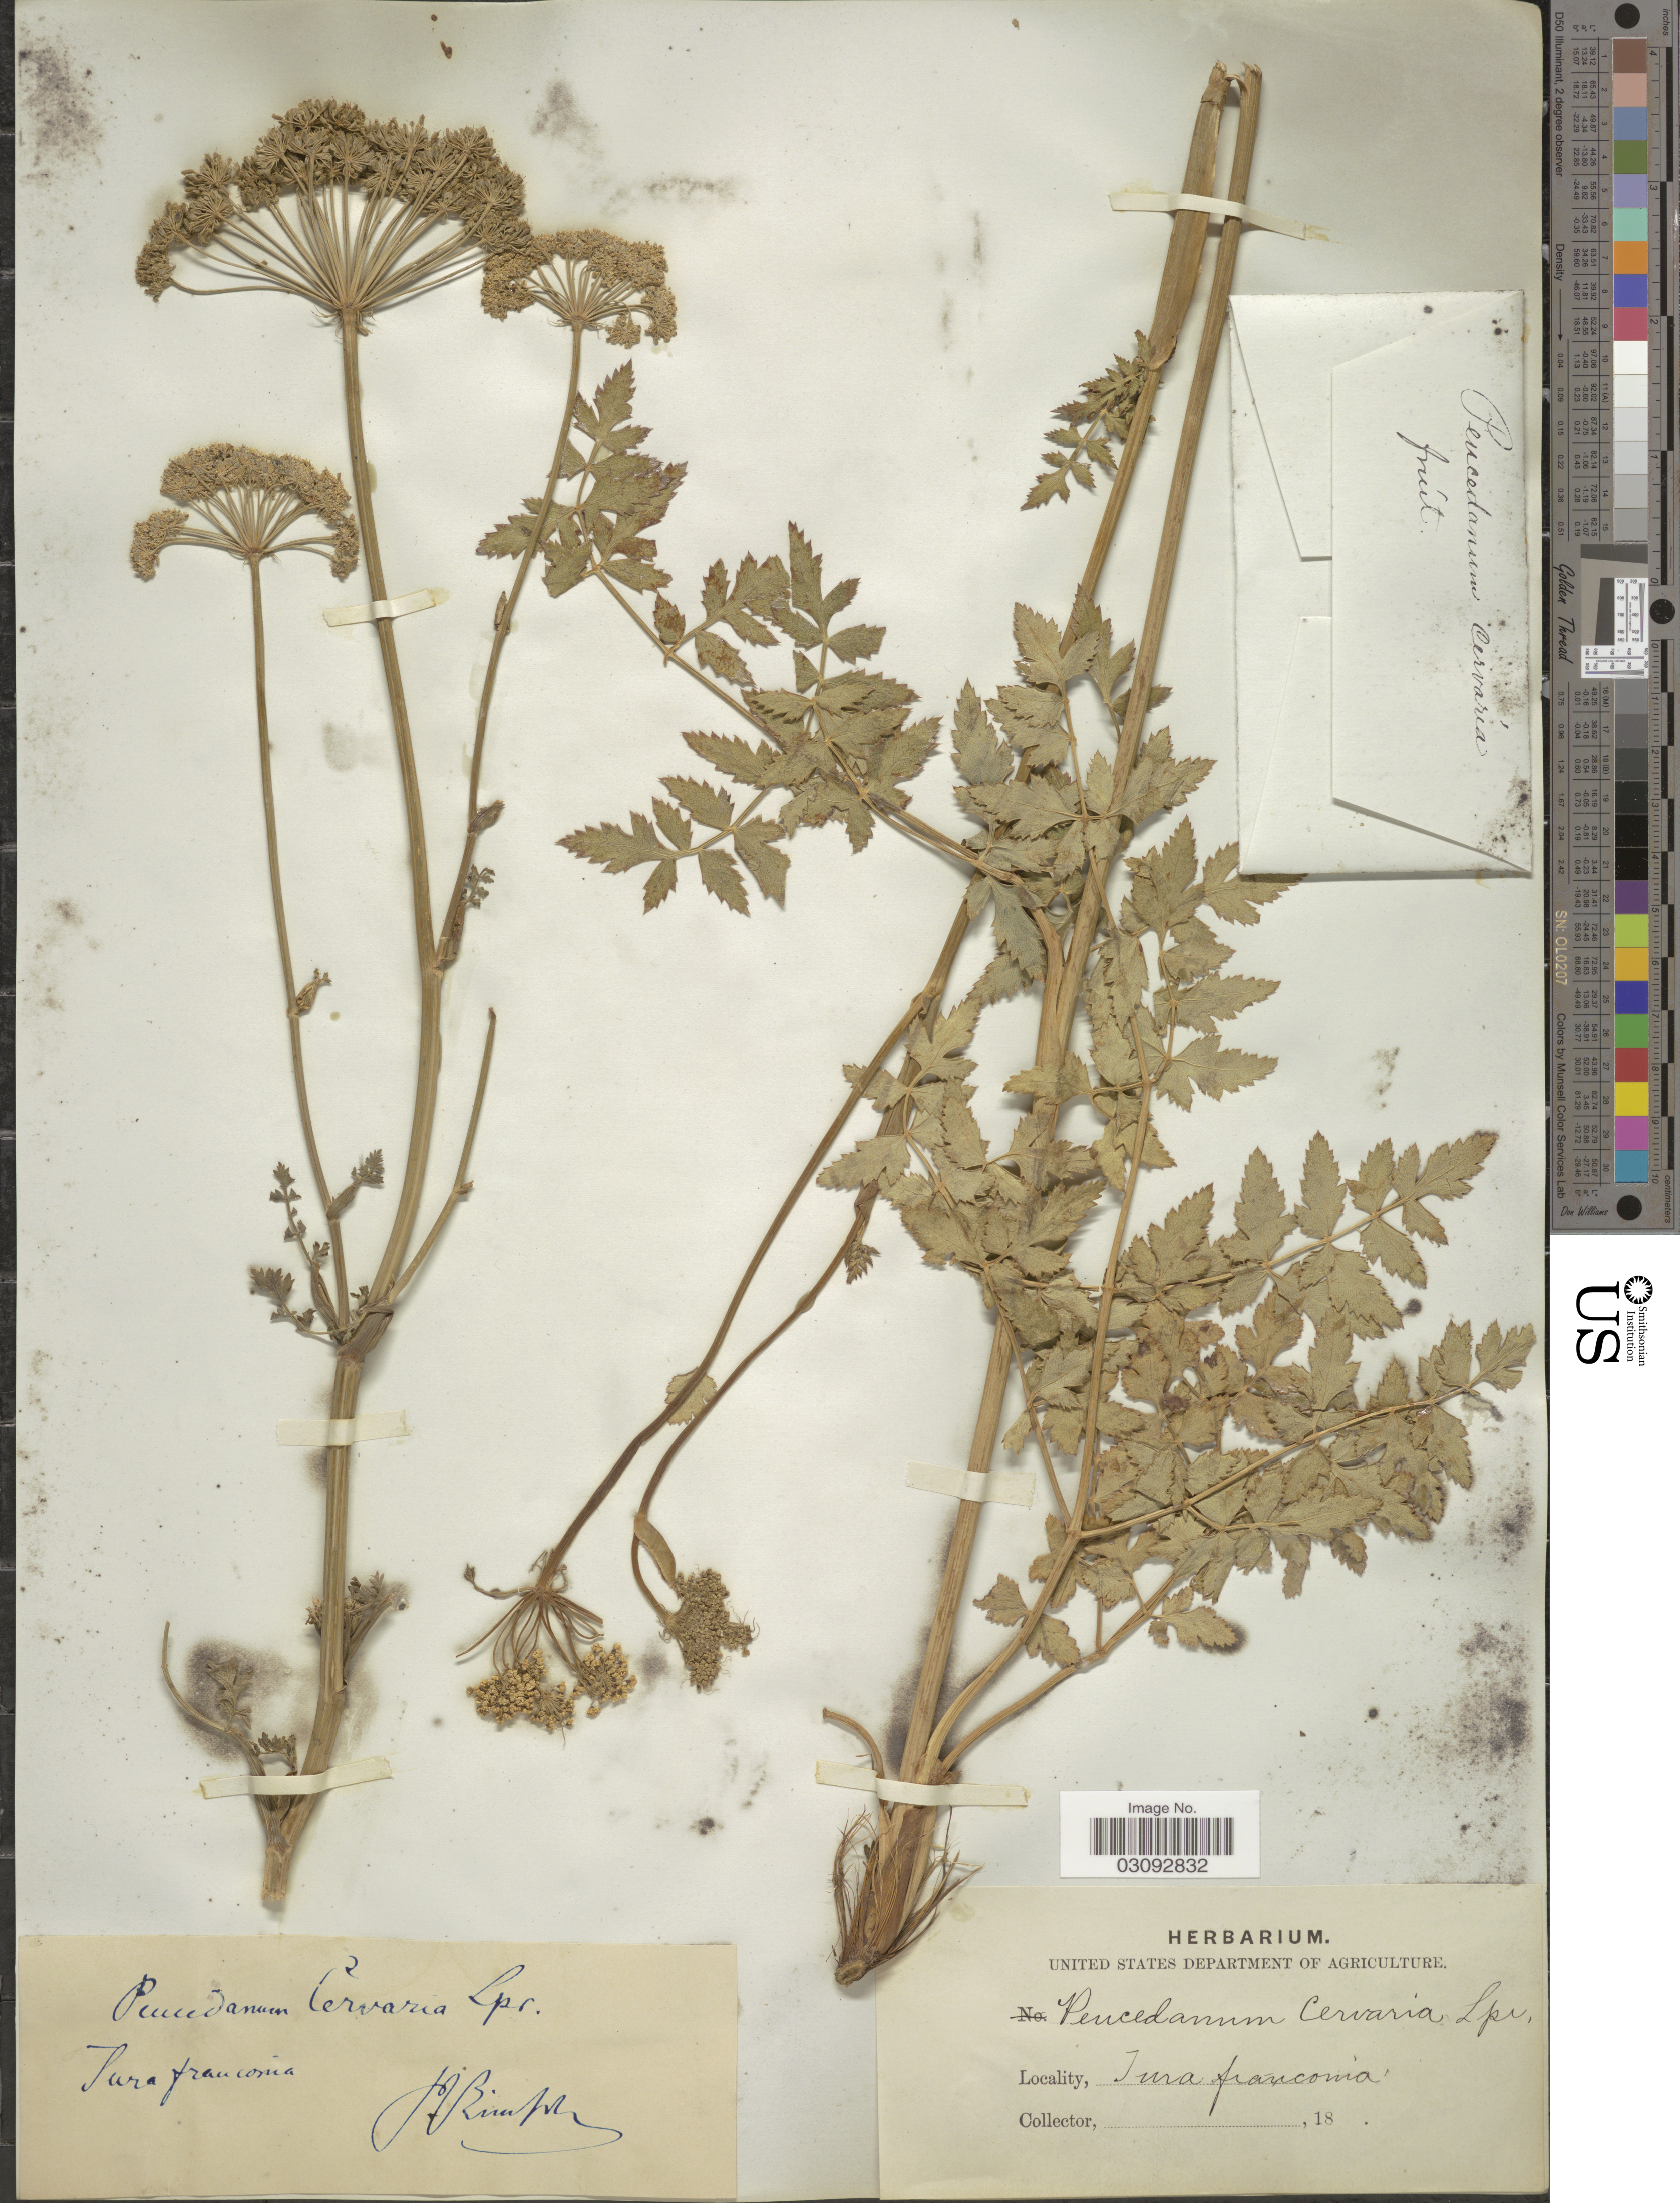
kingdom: Plantae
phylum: Tracheophyta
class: Magnoliopsida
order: Apiales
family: Apiaceae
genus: Peucedanum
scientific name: Peucedanum cervaria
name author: (L.) Cusson ex Lapeyr.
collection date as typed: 18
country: France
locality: Jura franconia.